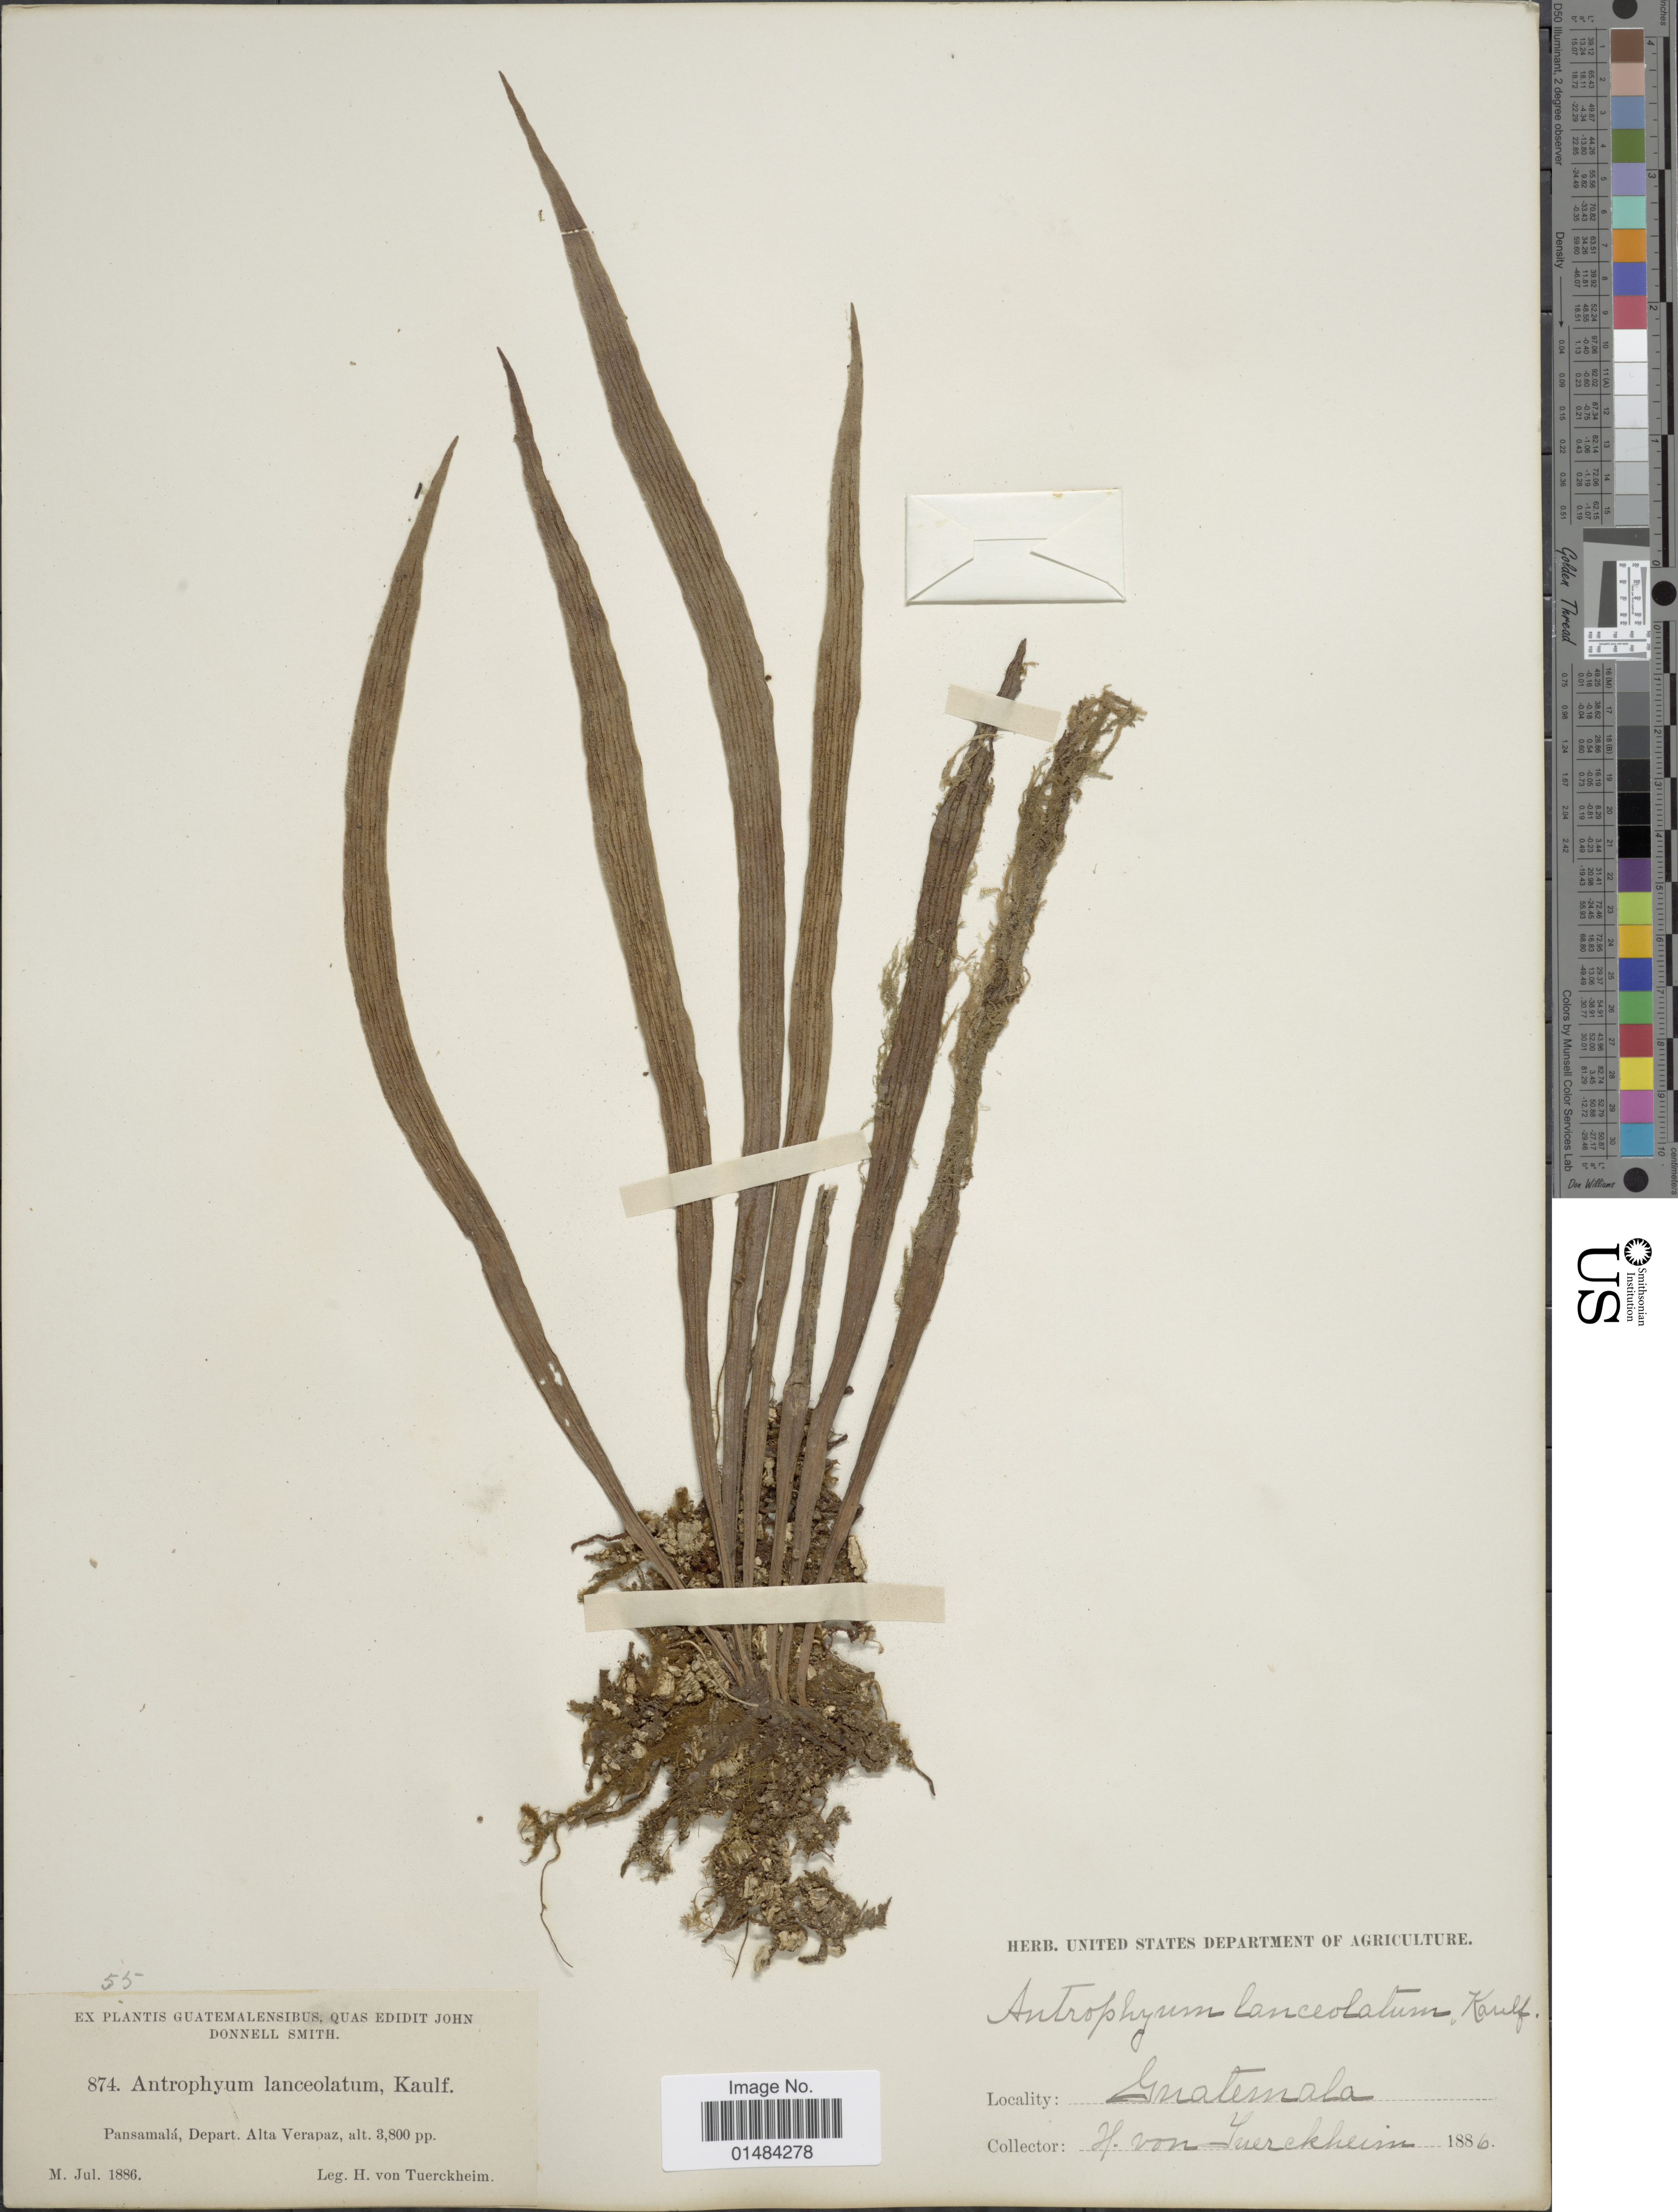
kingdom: Plantae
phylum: Tracheophyta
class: Polypodiopsida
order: Polypodiales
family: Pteridaceae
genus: Polytaenium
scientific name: Polytaenium lineatum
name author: (Sw.) J. Sm.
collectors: H. von Tuerckheim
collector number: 874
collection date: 1886-07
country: Guatemala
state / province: Alta Verapaz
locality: Guatemala, Dept. Alta Vera Paz, Pansamala.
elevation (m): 1158